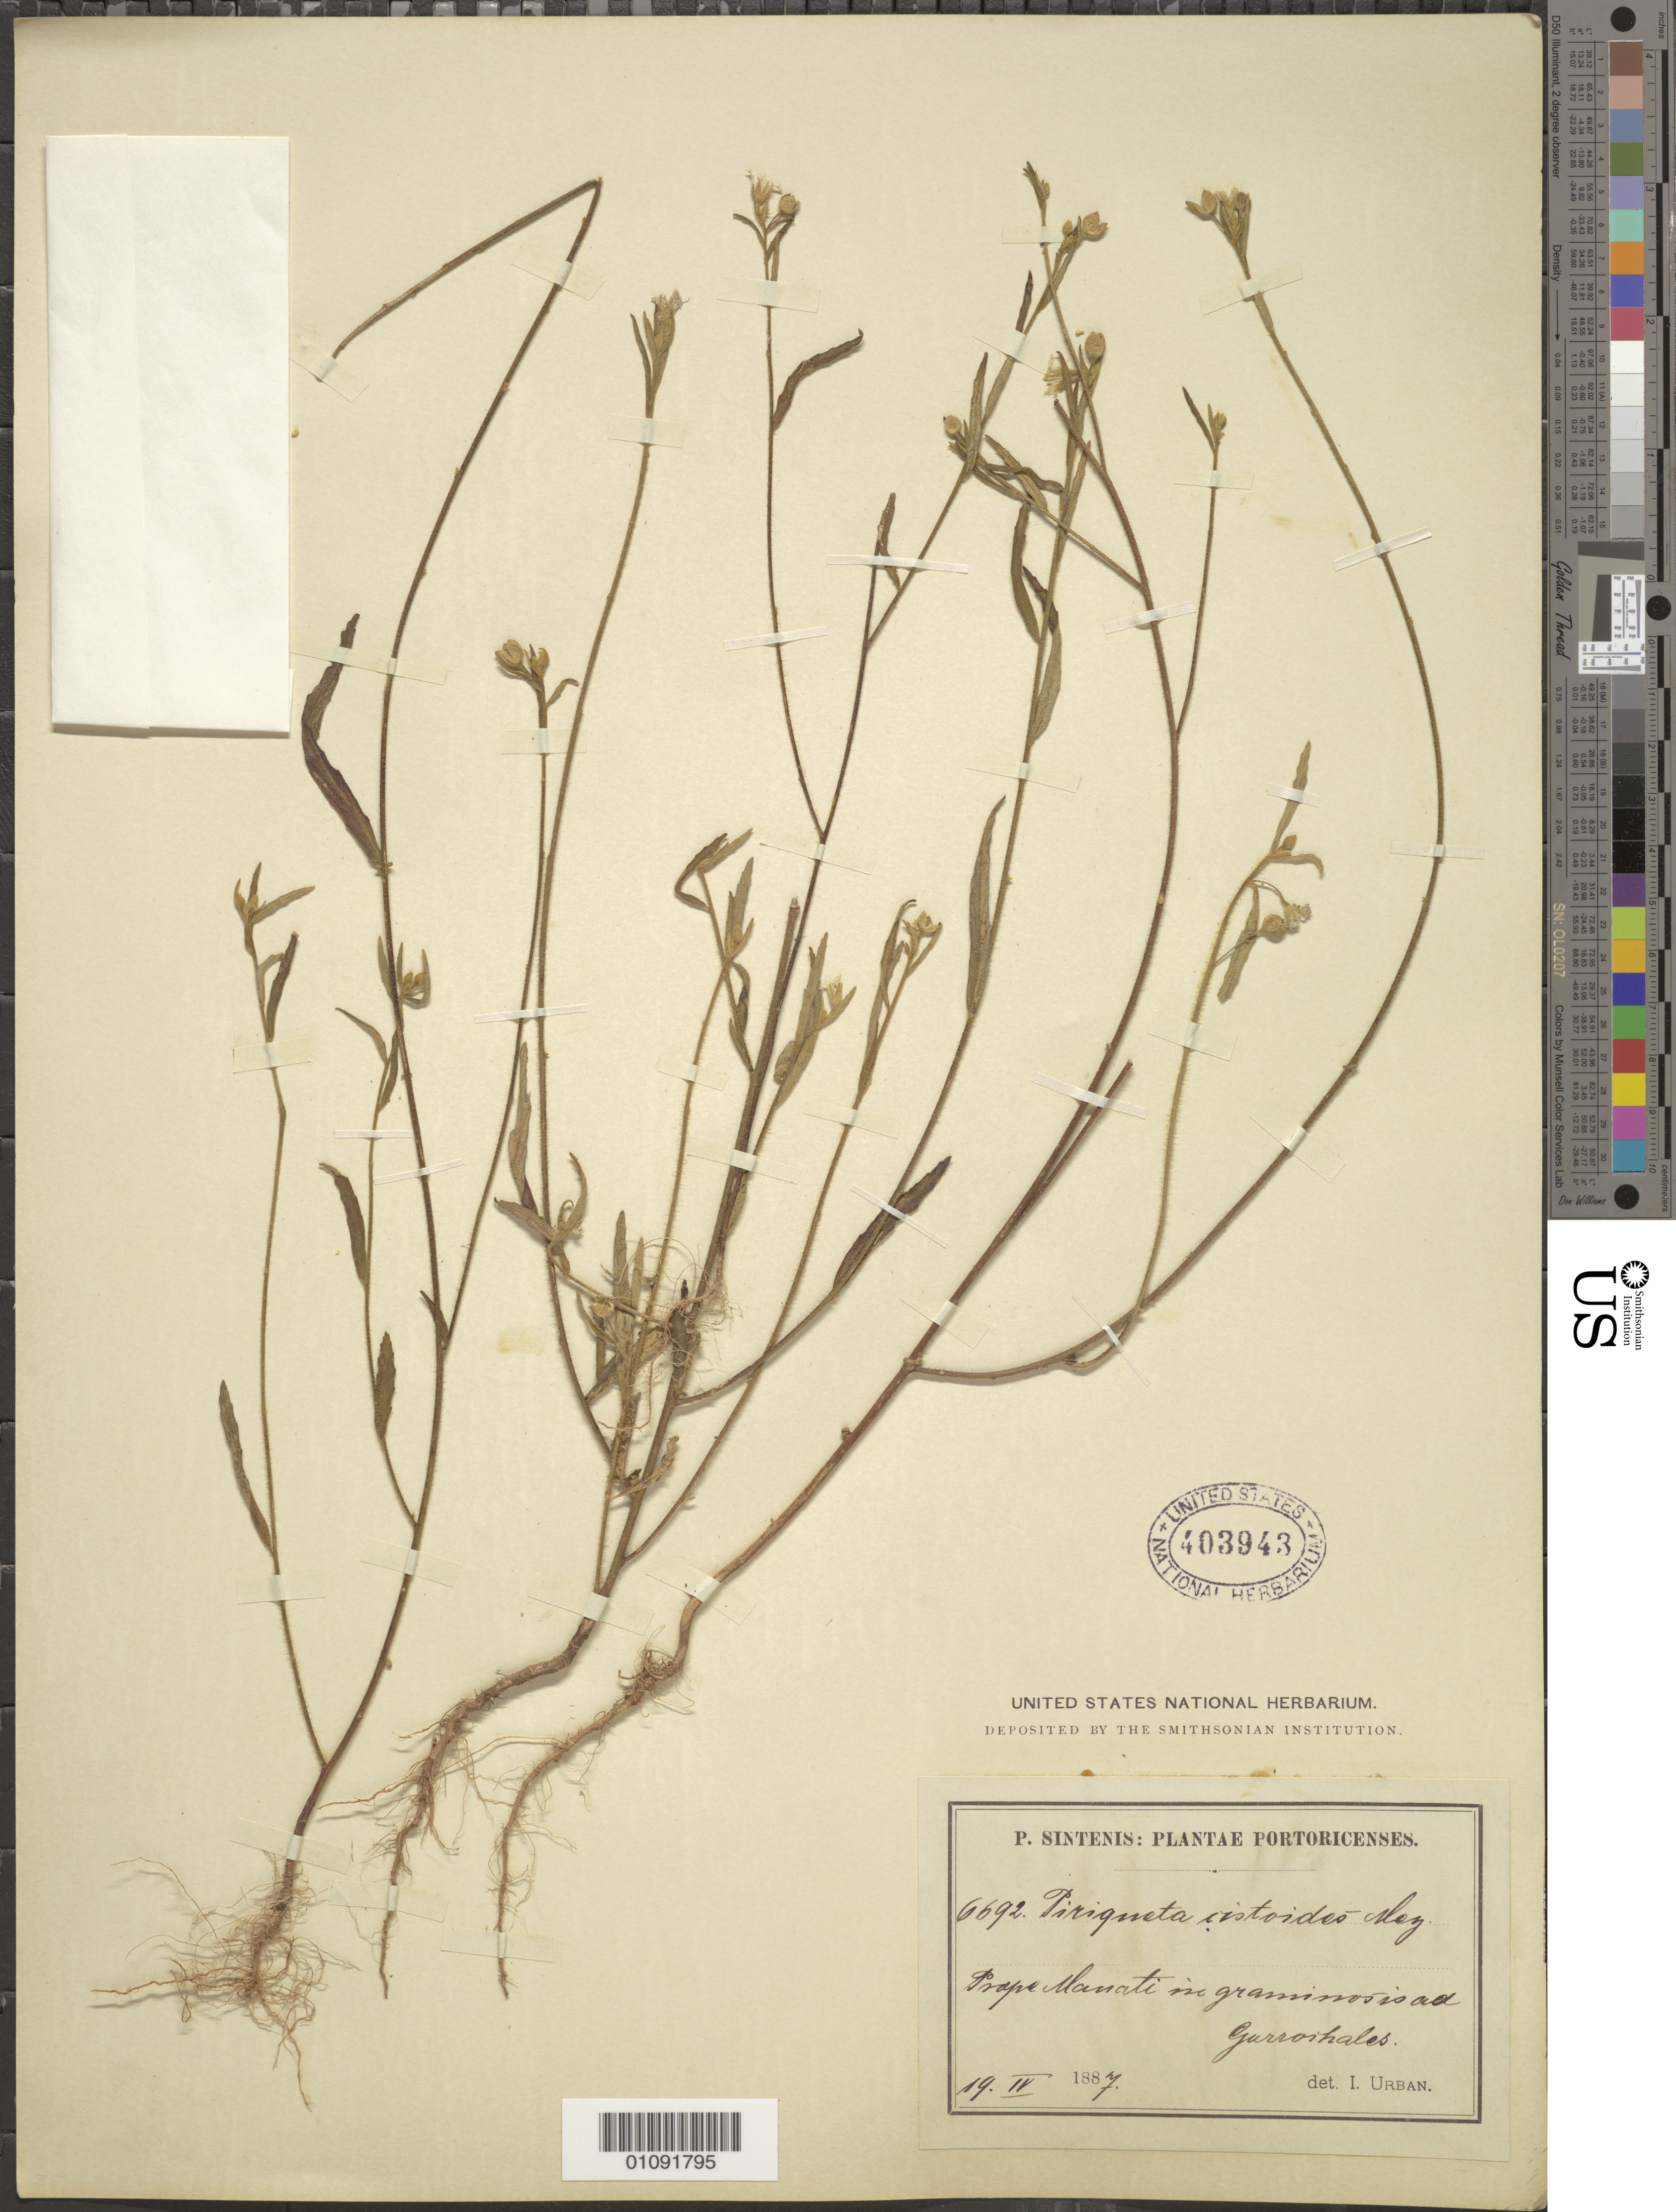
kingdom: Plantae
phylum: Tracheophyta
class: Magnoliopsida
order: Malpighiales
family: Turneraceae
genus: Piriqueta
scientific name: Piriqueta cistoides subsp. cistoides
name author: (L.) Griseb.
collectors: P. Sintenis, C. C. Parry & H. Brummel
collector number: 6692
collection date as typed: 19 May 1887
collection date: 1887-05-19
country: Puerto Rico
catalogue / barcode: US 403943